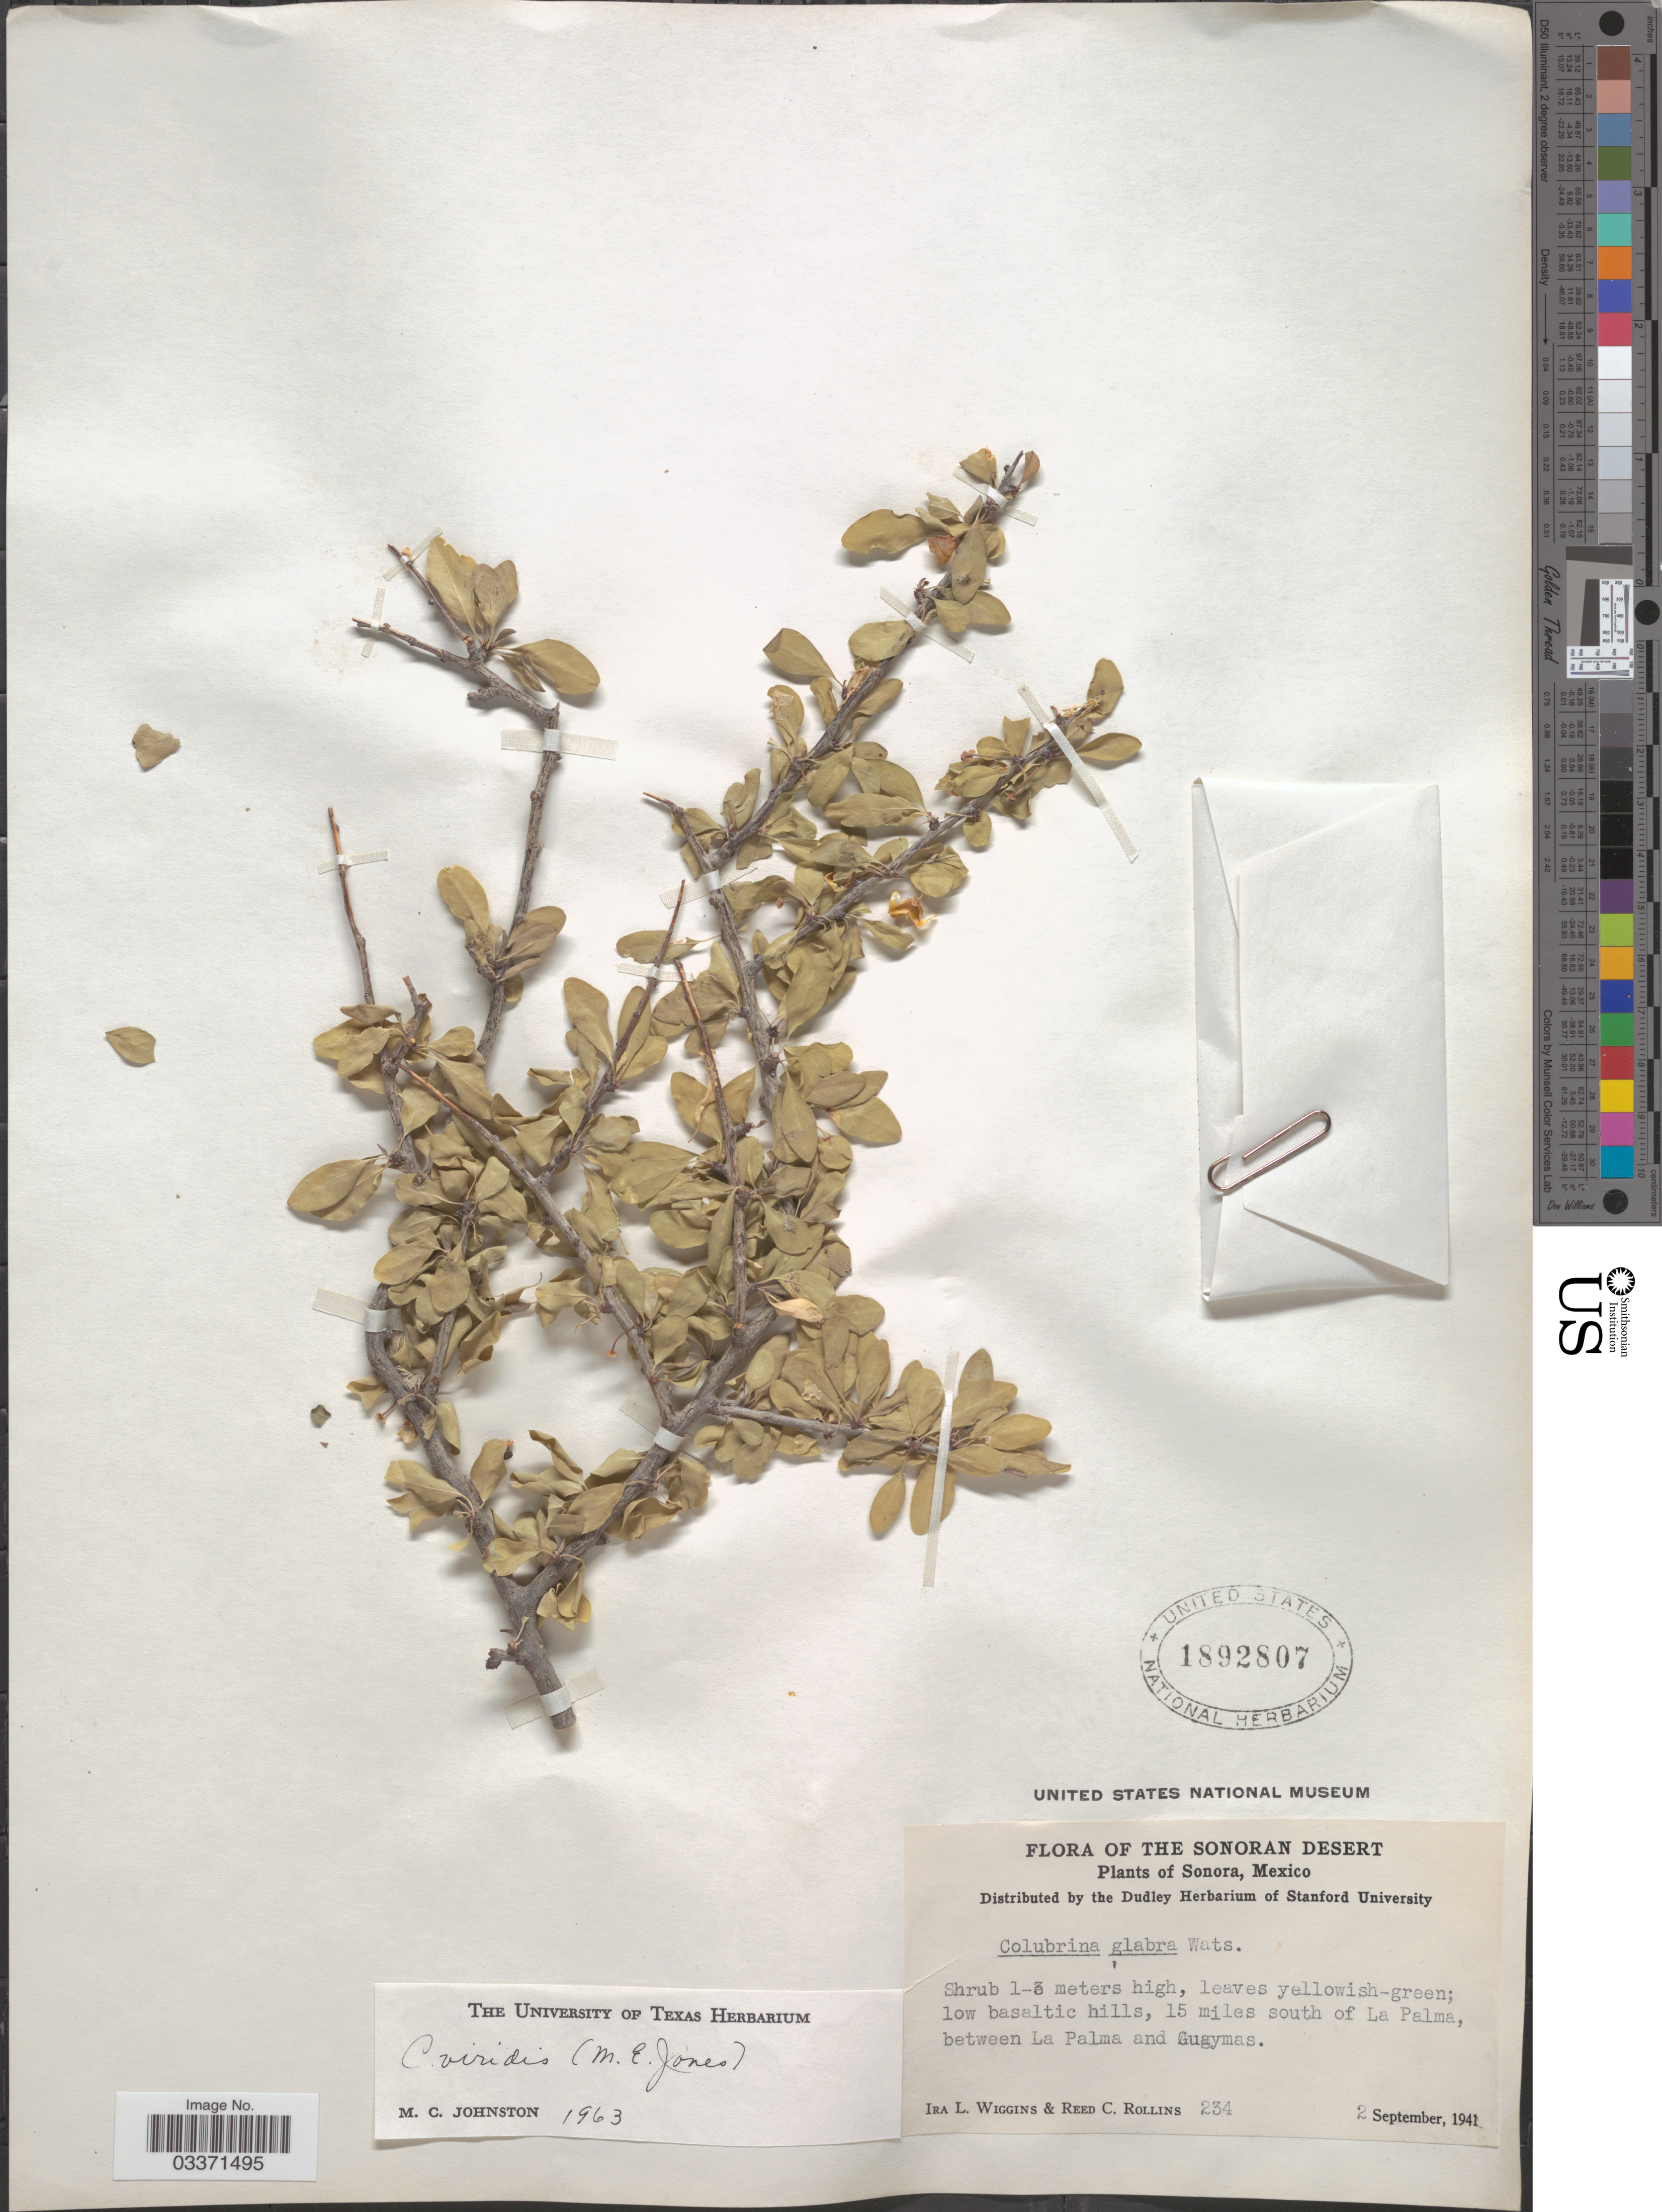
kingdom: Plantae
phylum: Tracheophyta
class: Magnoliopsida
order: Rosales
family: Rhamnaceae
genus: Colubrina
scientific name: Colubrina viridis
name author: (M.E. Jones) M.C. Johnst.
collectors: I. L. Wiggins & R. C. Rollins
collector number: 234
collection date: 1941-09-02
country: Mexico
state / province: Sonora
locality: The Sonoran Desert. low basaltic hills, 15 miles south of La Palma, between La Palma and Gugymas.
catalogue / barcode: US 1892807